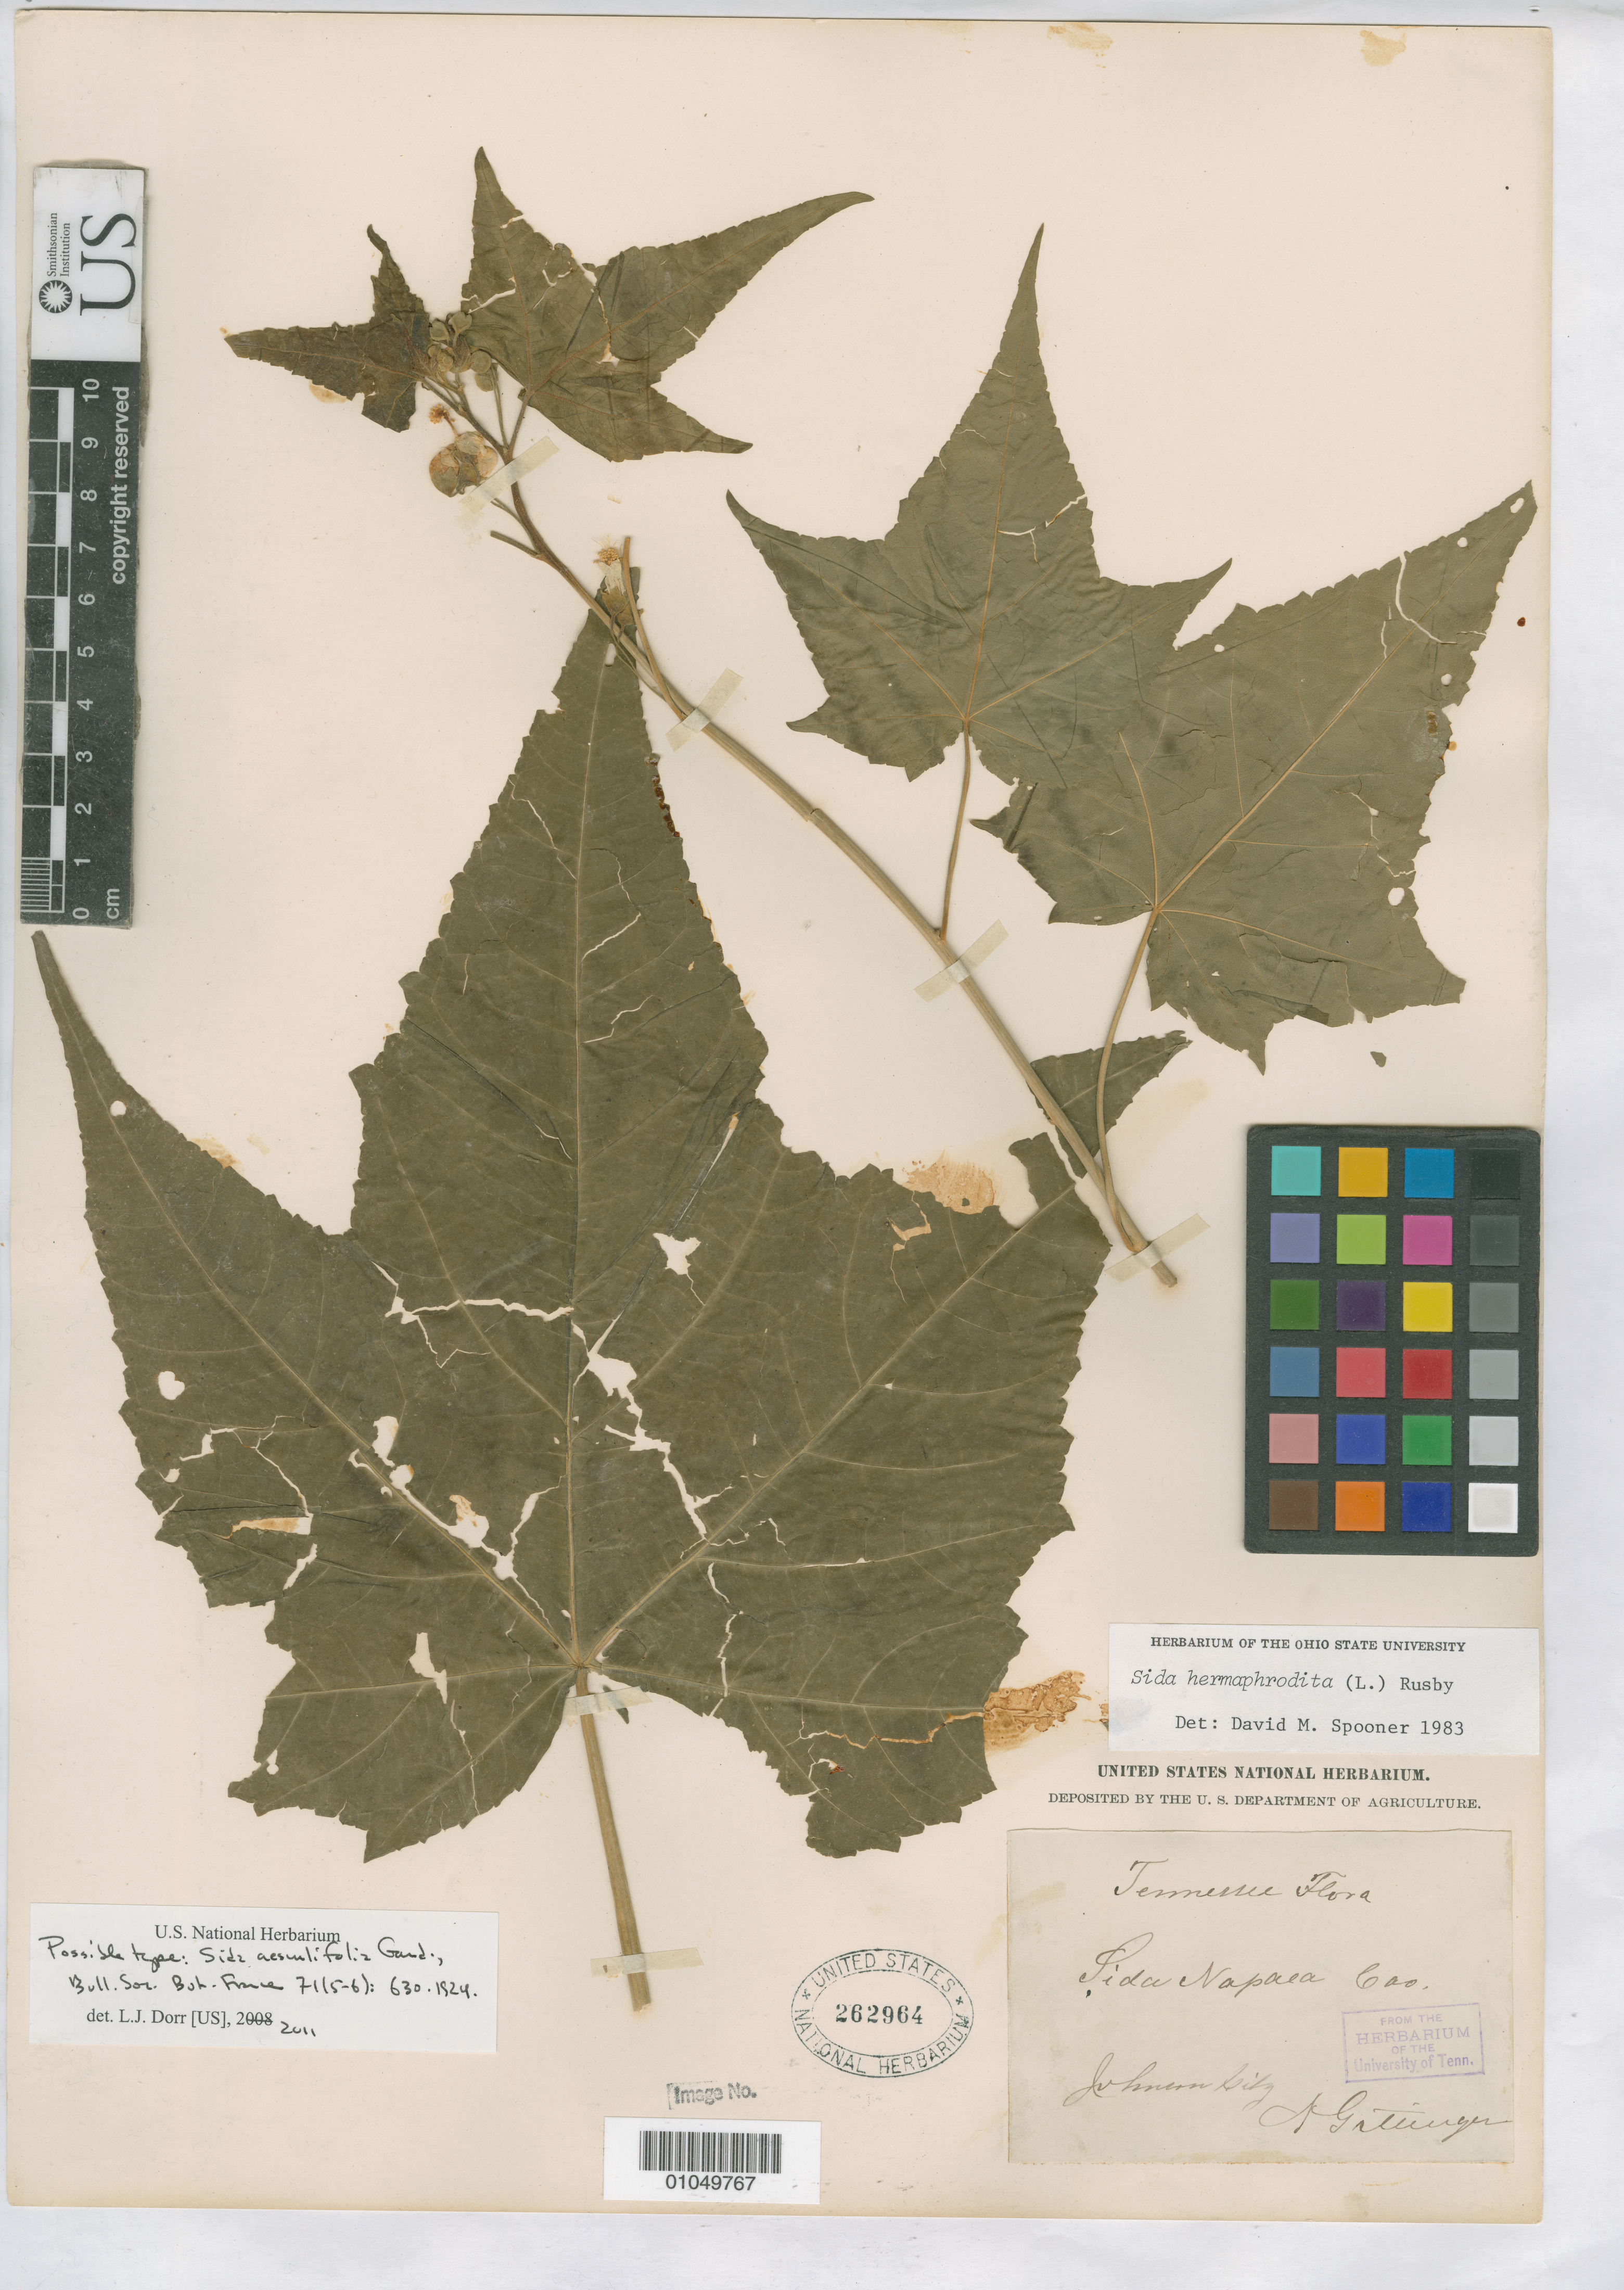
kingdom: Plantae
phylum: Tracheophyta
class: Magnoliopsida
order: Malvales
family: Malvaceae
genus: Sida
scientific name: Sida aesculifolia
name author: Gand.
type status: Possible Type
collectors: A. Gattinger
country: United States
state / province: Tennessee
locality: Johnson City.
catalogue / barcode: US 262964